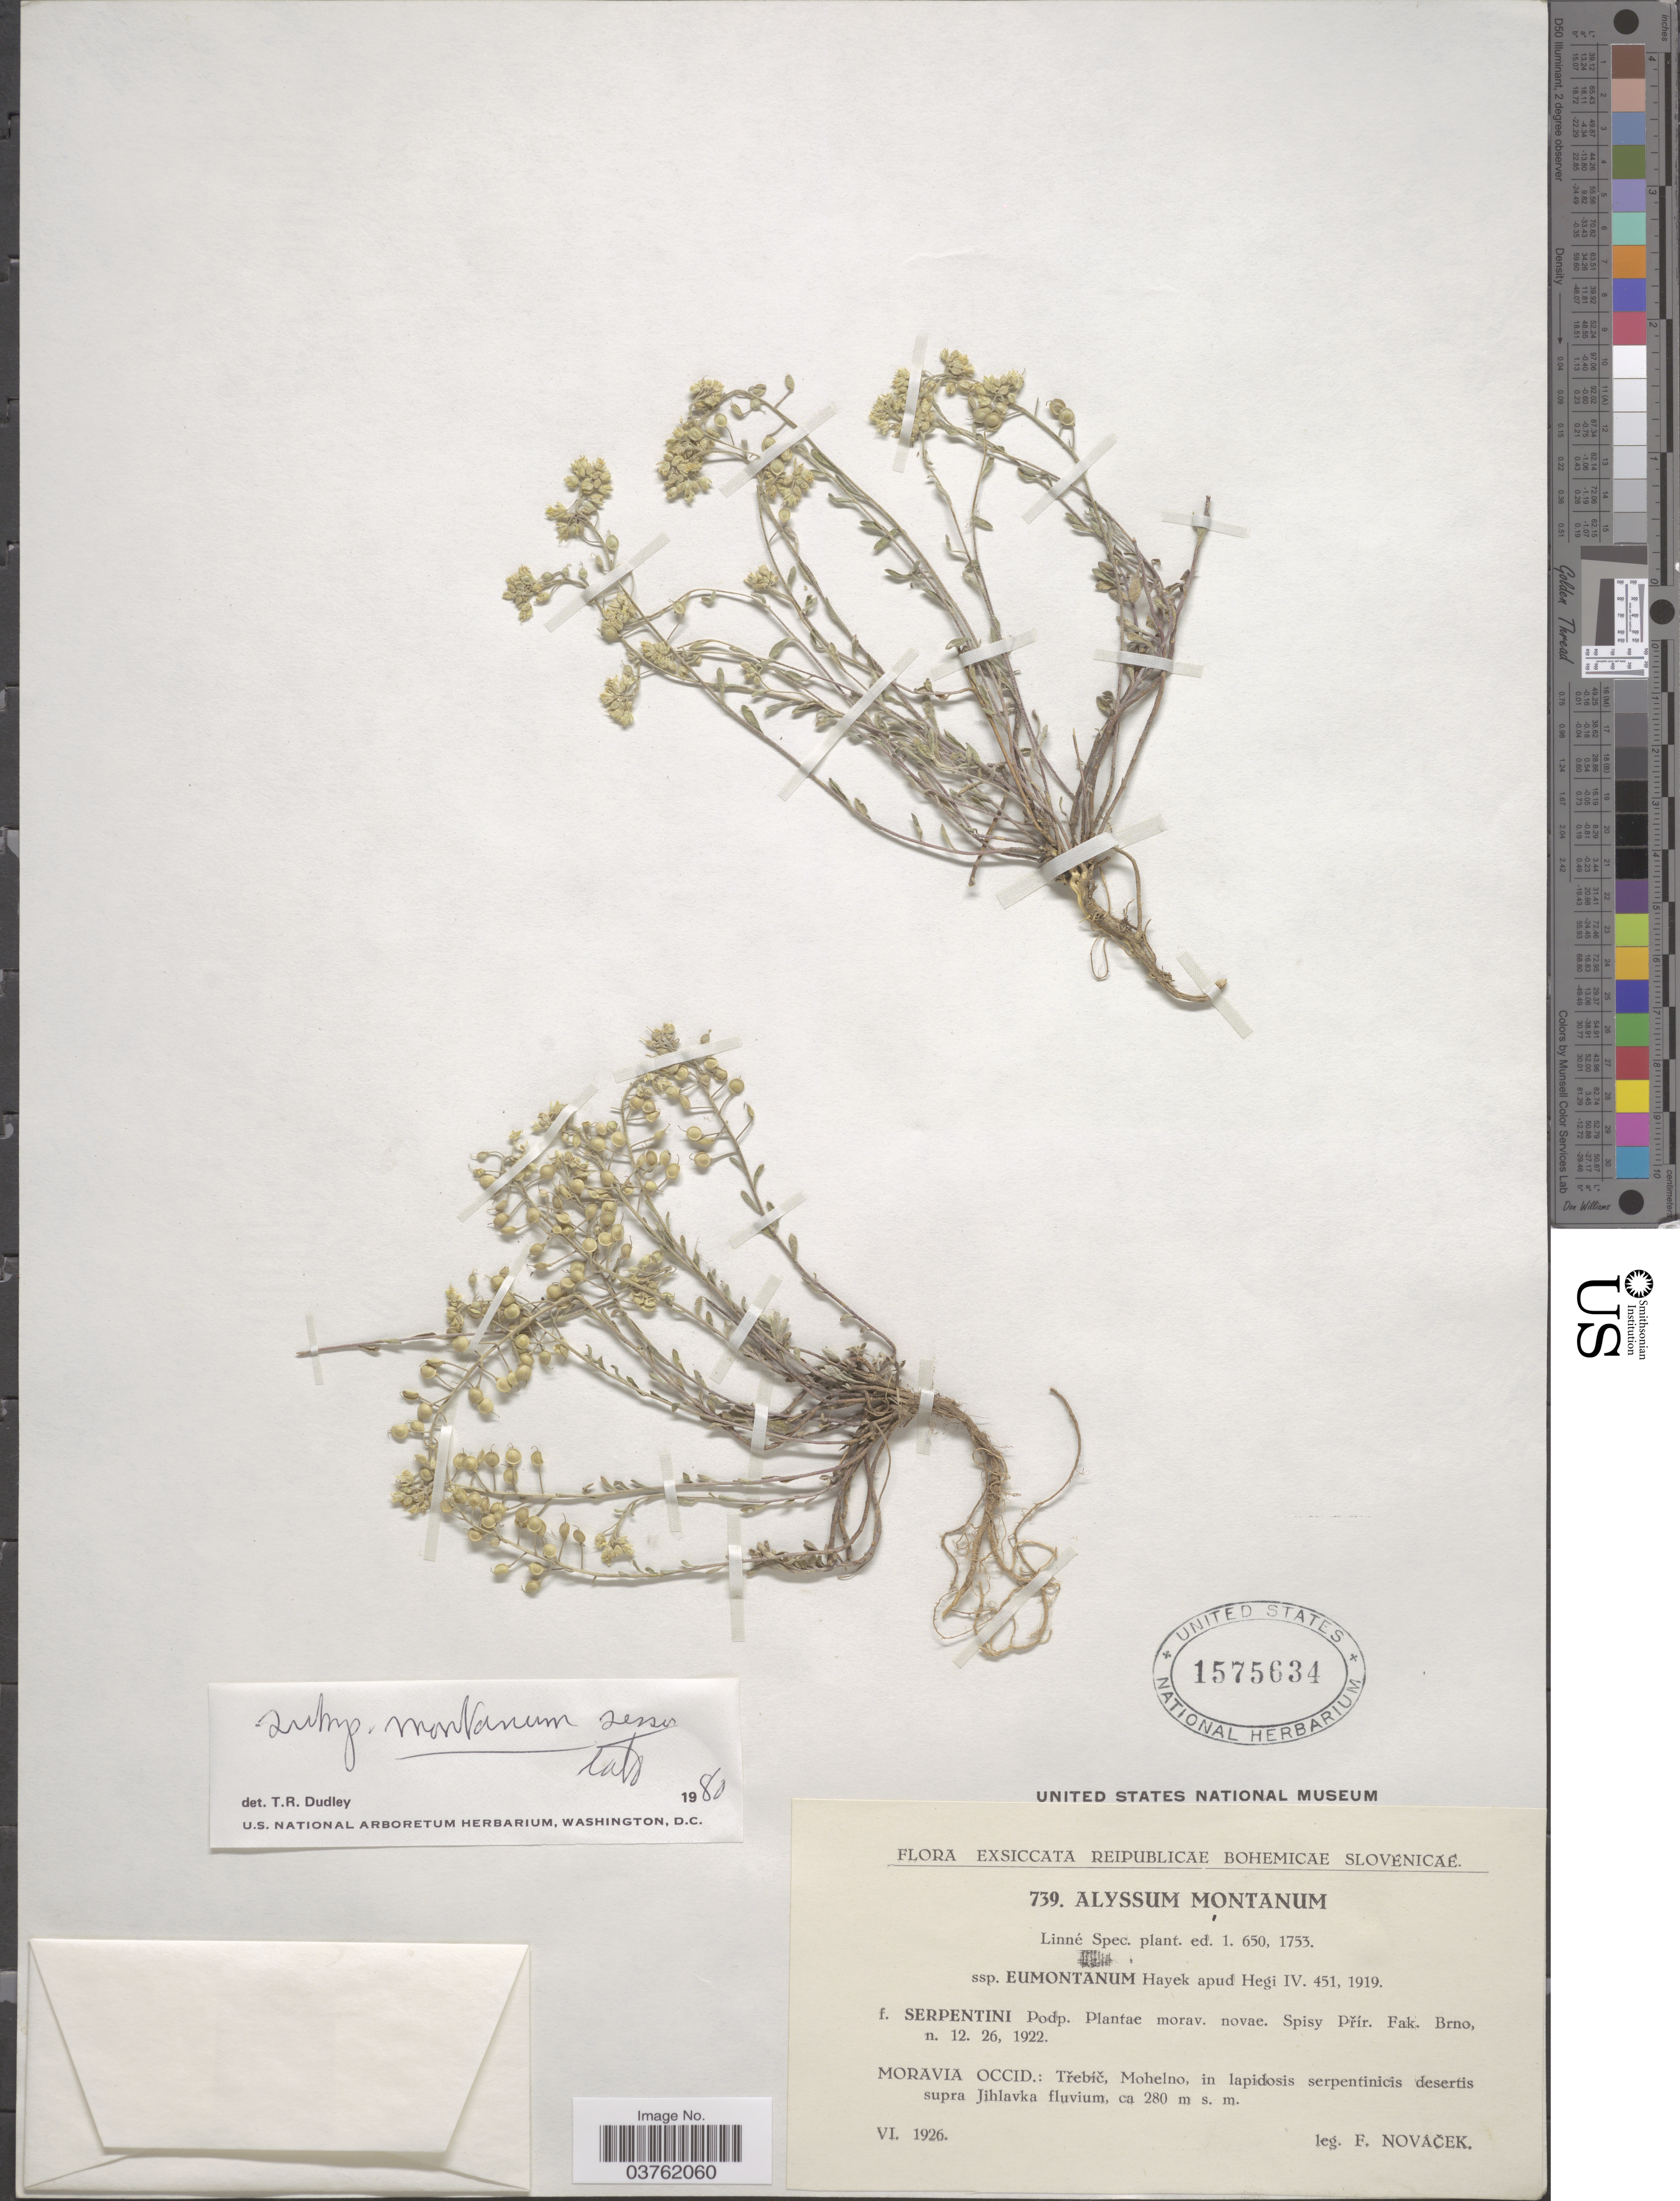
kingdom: Plantae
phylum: Tracheophyta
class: Magnoliopsida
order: Brassicales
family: Brassicaceae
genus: Alyssum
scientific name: Alyssum montanum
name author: L.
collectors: F. Novacek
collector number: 739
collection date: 1926-06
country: Czechia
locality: Reipublicae Bohemicae Slovenicae. Moravia Occid.: Třebíč, Mohelno, in lapidosis serpentinicis desertis supra Jihlavka fluvium.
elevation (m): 280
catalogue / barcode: US 1575634